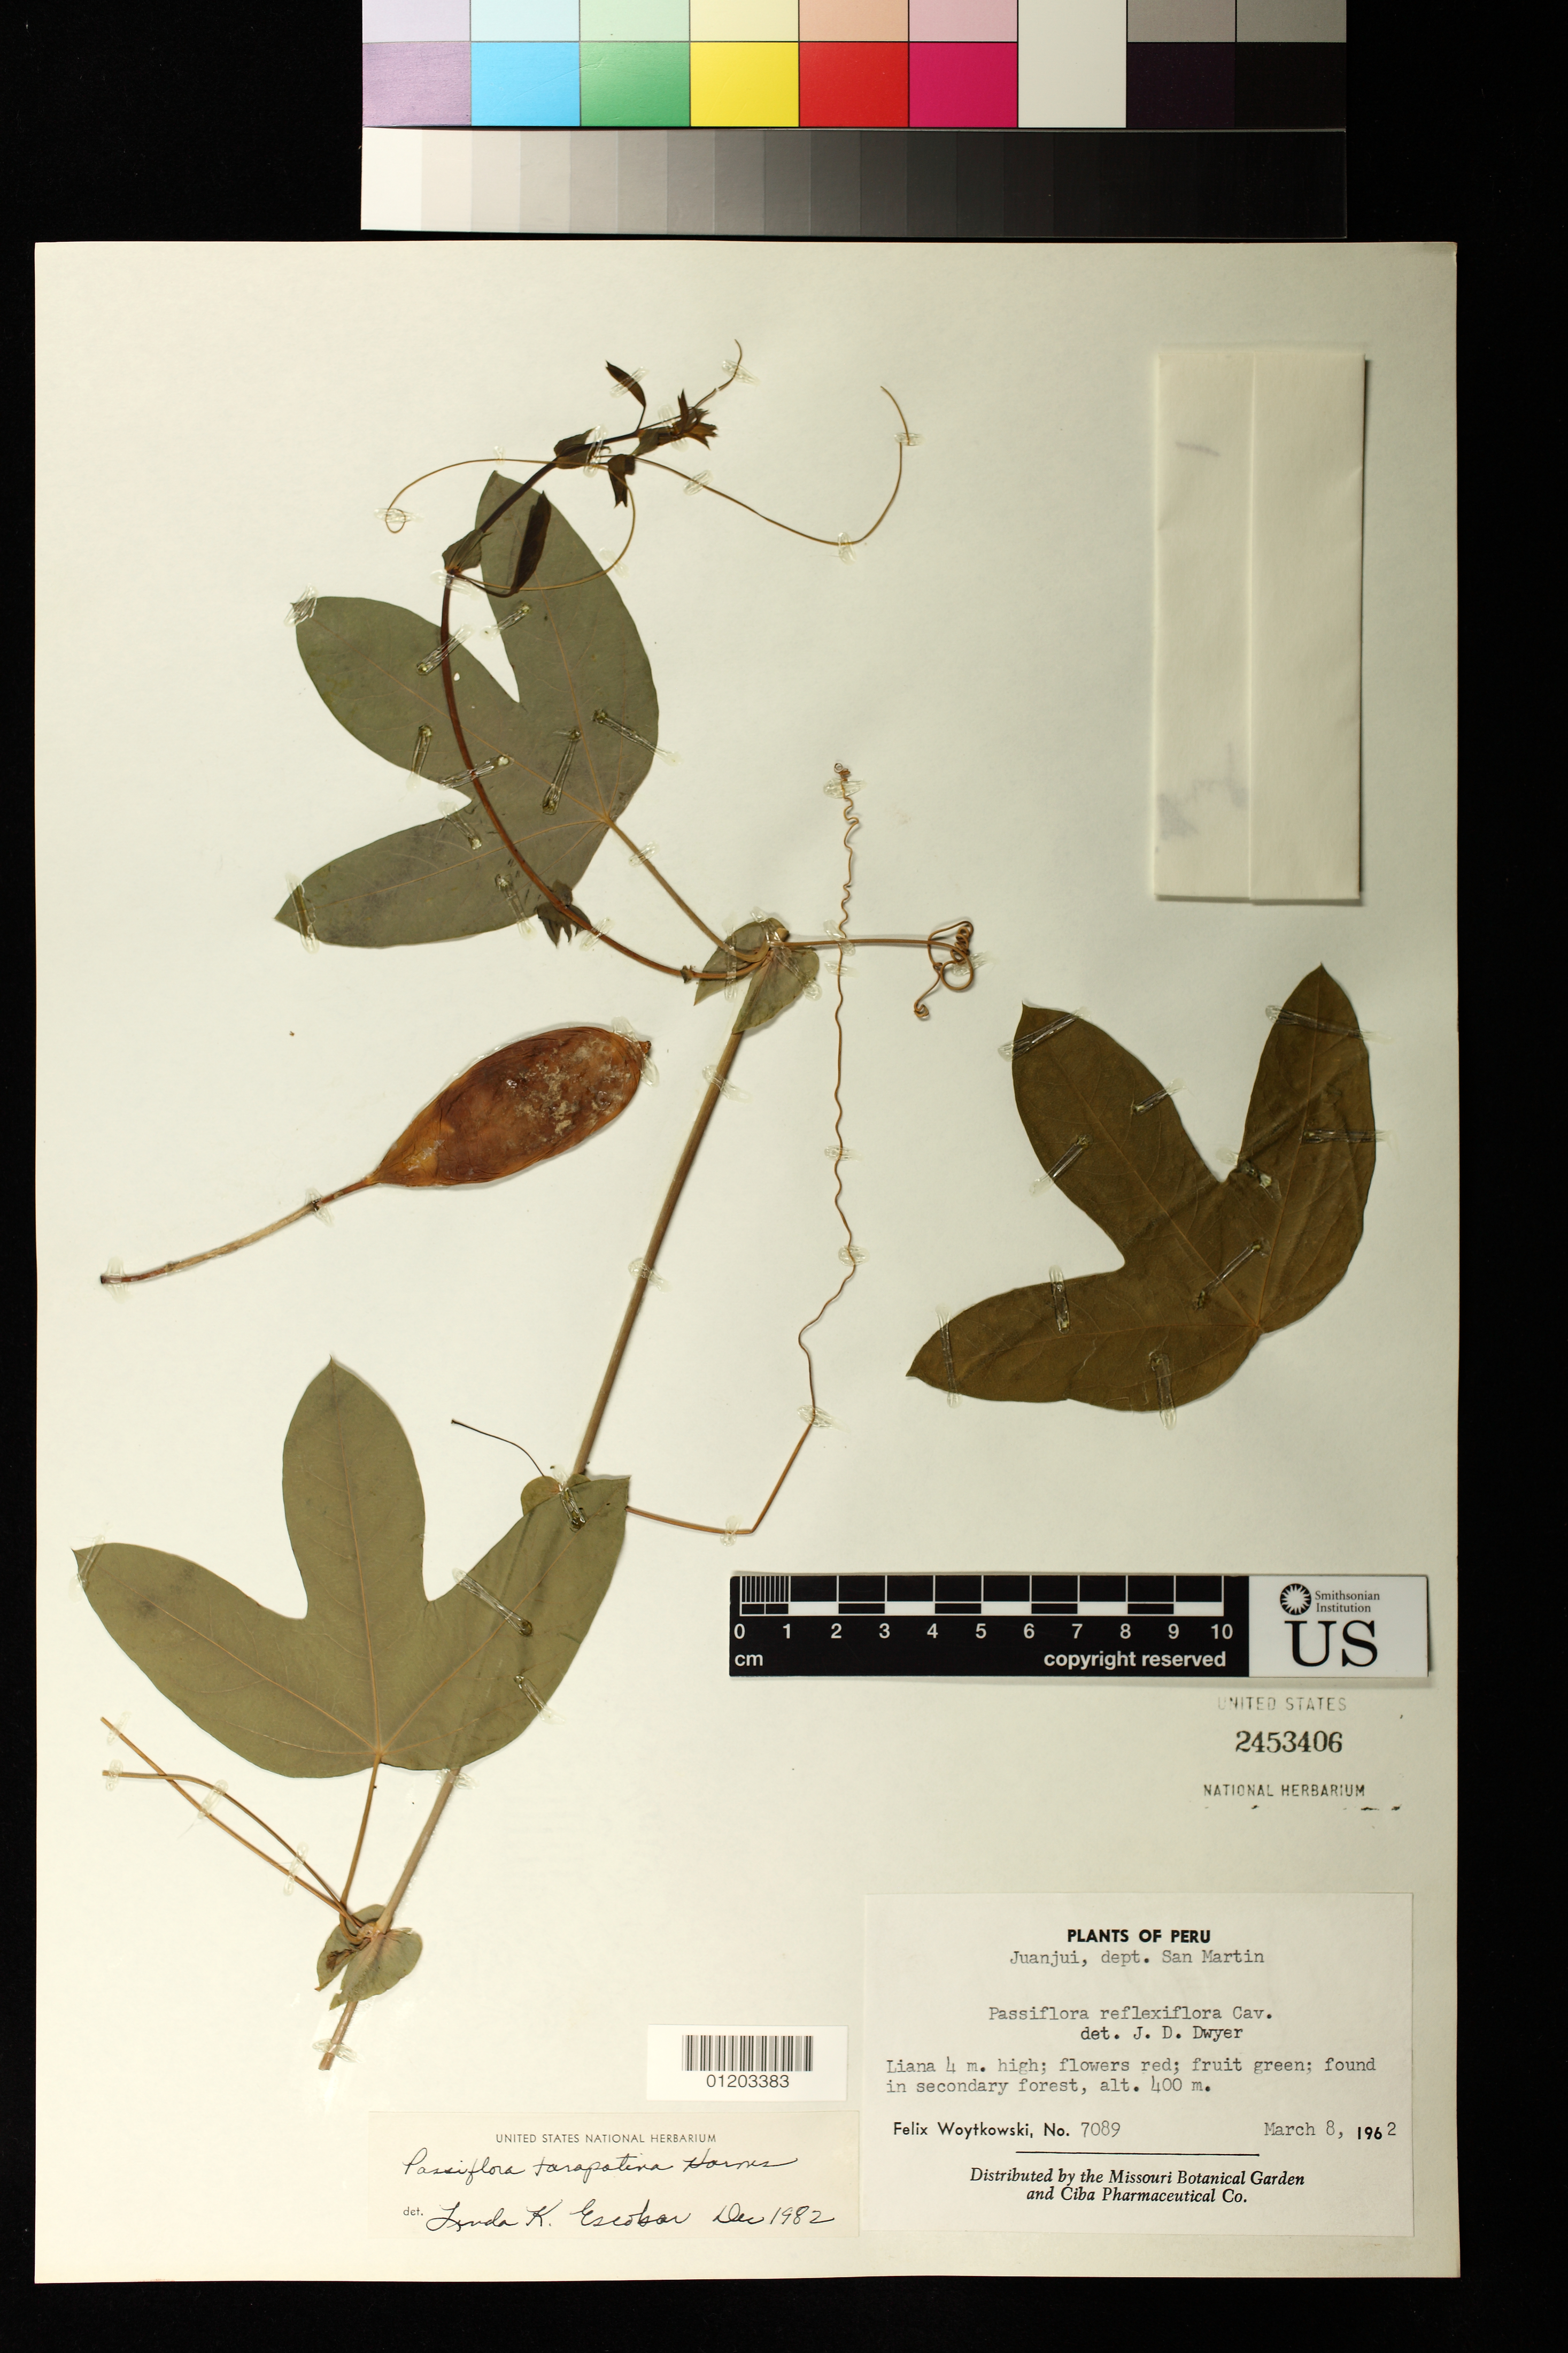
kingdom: Plantae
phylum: Tracheophyta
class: Magnoliopsida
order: Malpighiales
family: Passifloraceae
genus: Passiflora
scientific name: Passiflora tarapotina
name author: Harms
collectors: F. Woytkowski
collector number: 7089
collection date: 1962-03-08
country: Peru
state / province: San Martín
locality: Juanjui. Found in secondary forest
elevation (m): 400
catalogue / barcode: US 2453406